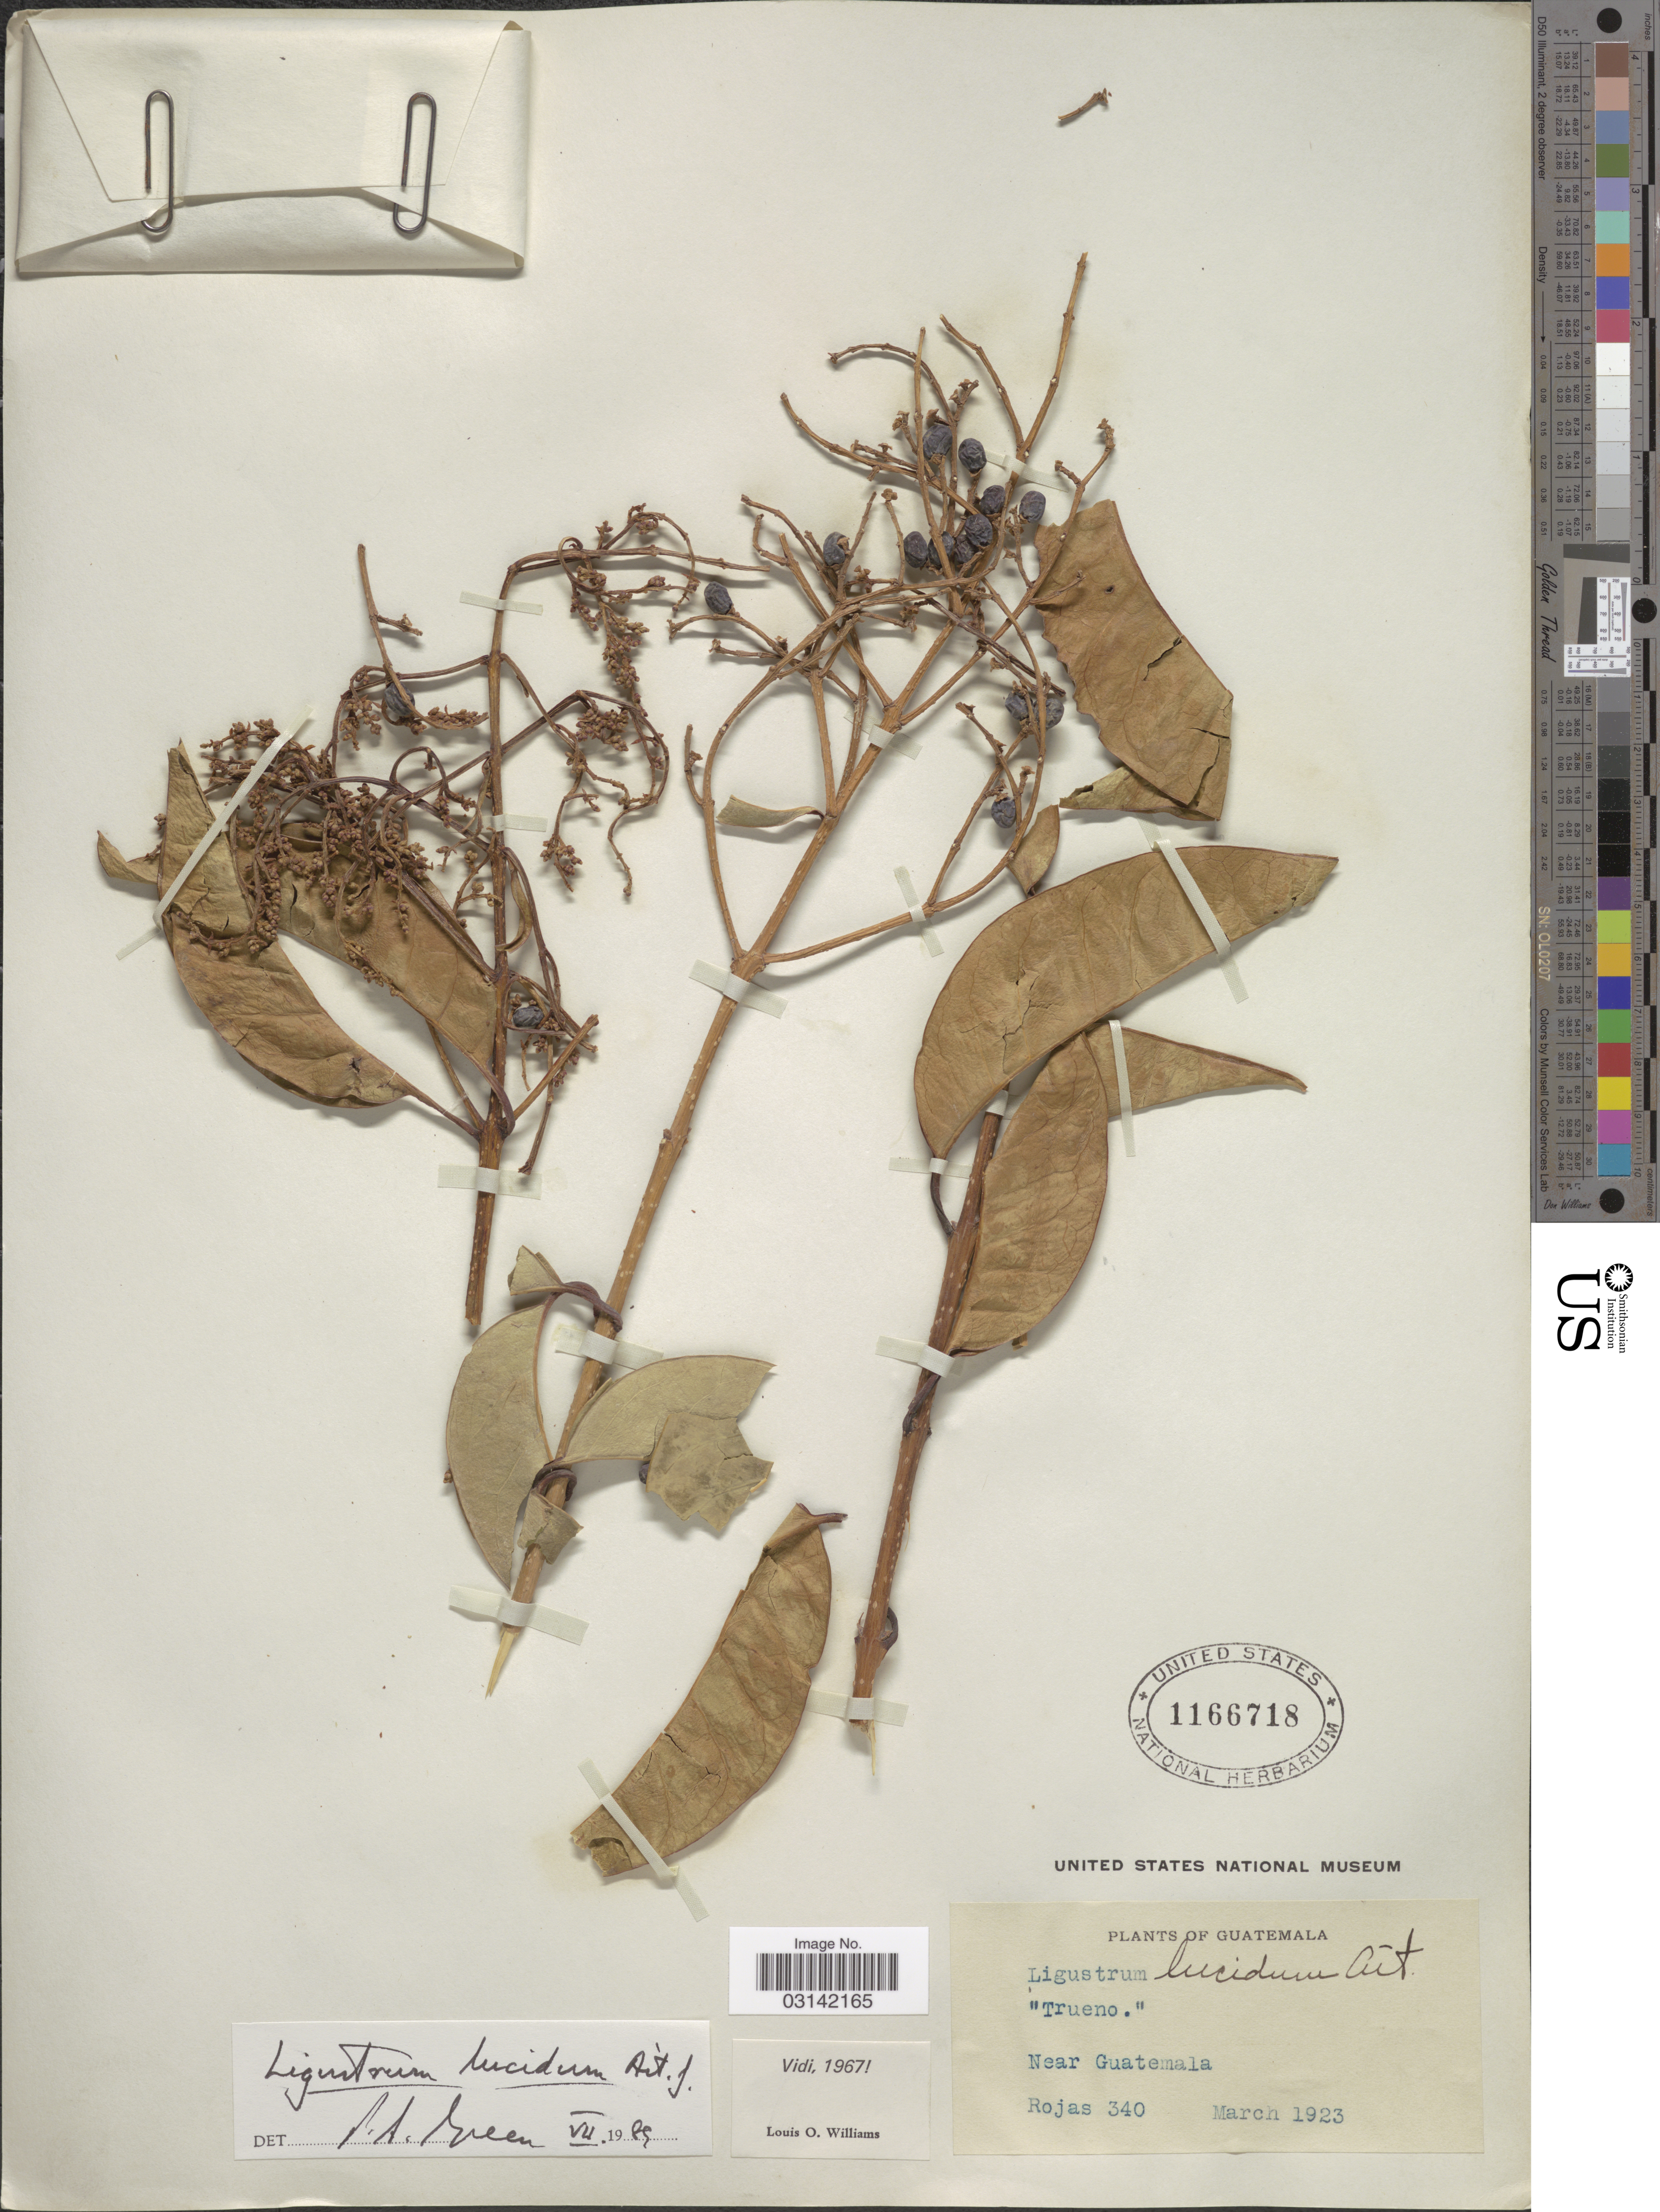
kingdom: Plantae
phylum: Tracheophyta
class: Magnoliopsida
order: Lamiales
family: Oleaceae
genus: Ligustrum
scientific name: Ligustrum lucidum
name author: W.T. Aiton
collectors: Rojas, --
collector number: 340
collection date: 1923-03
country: Guatemala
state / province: Guatemala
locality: Near Guatemala.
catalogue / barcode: US 1166718